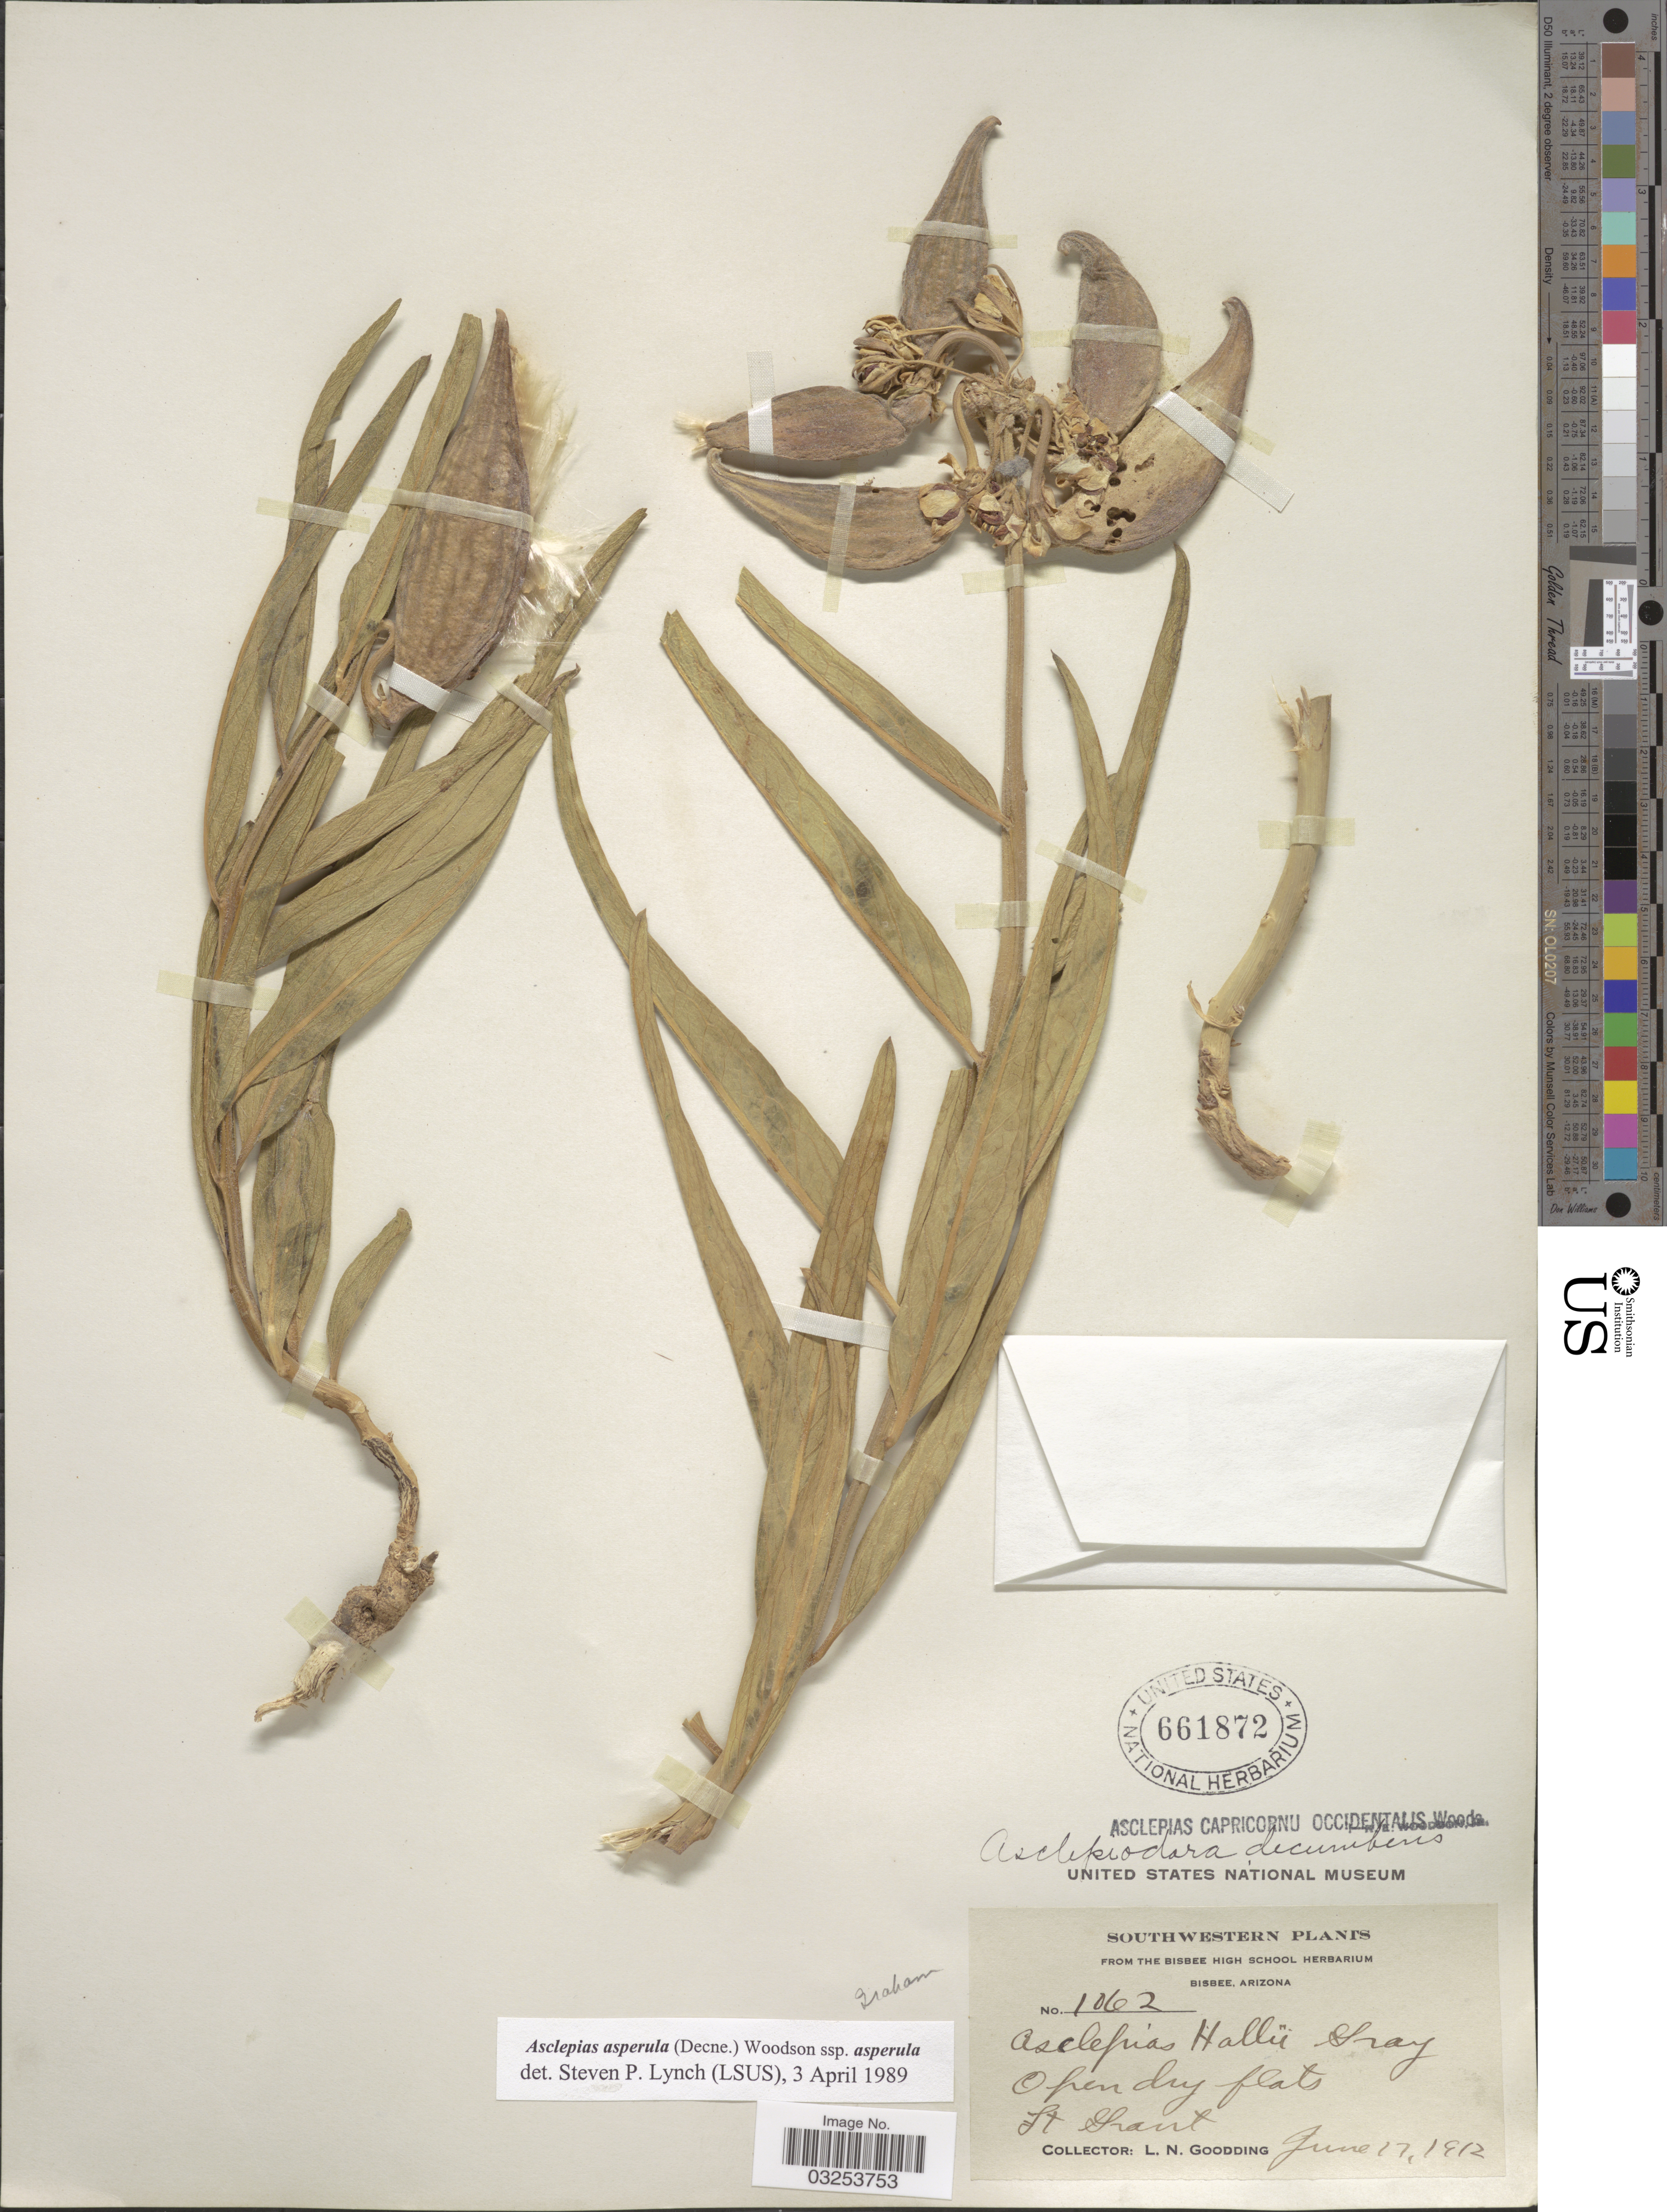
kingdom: Plantae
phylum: Tracheophyta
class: Magnoliopsida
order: Gentianales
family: Apocynaceae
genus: Asclepias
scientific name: Asclepias asperula subsp. asperula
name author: (Decne.) Woodson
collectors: L. N. Goodding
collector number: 1062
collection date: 1912-06-17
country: United States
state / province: Arizona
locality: Southwestern. Graham. Ft. Grant.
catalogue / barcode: US 661872